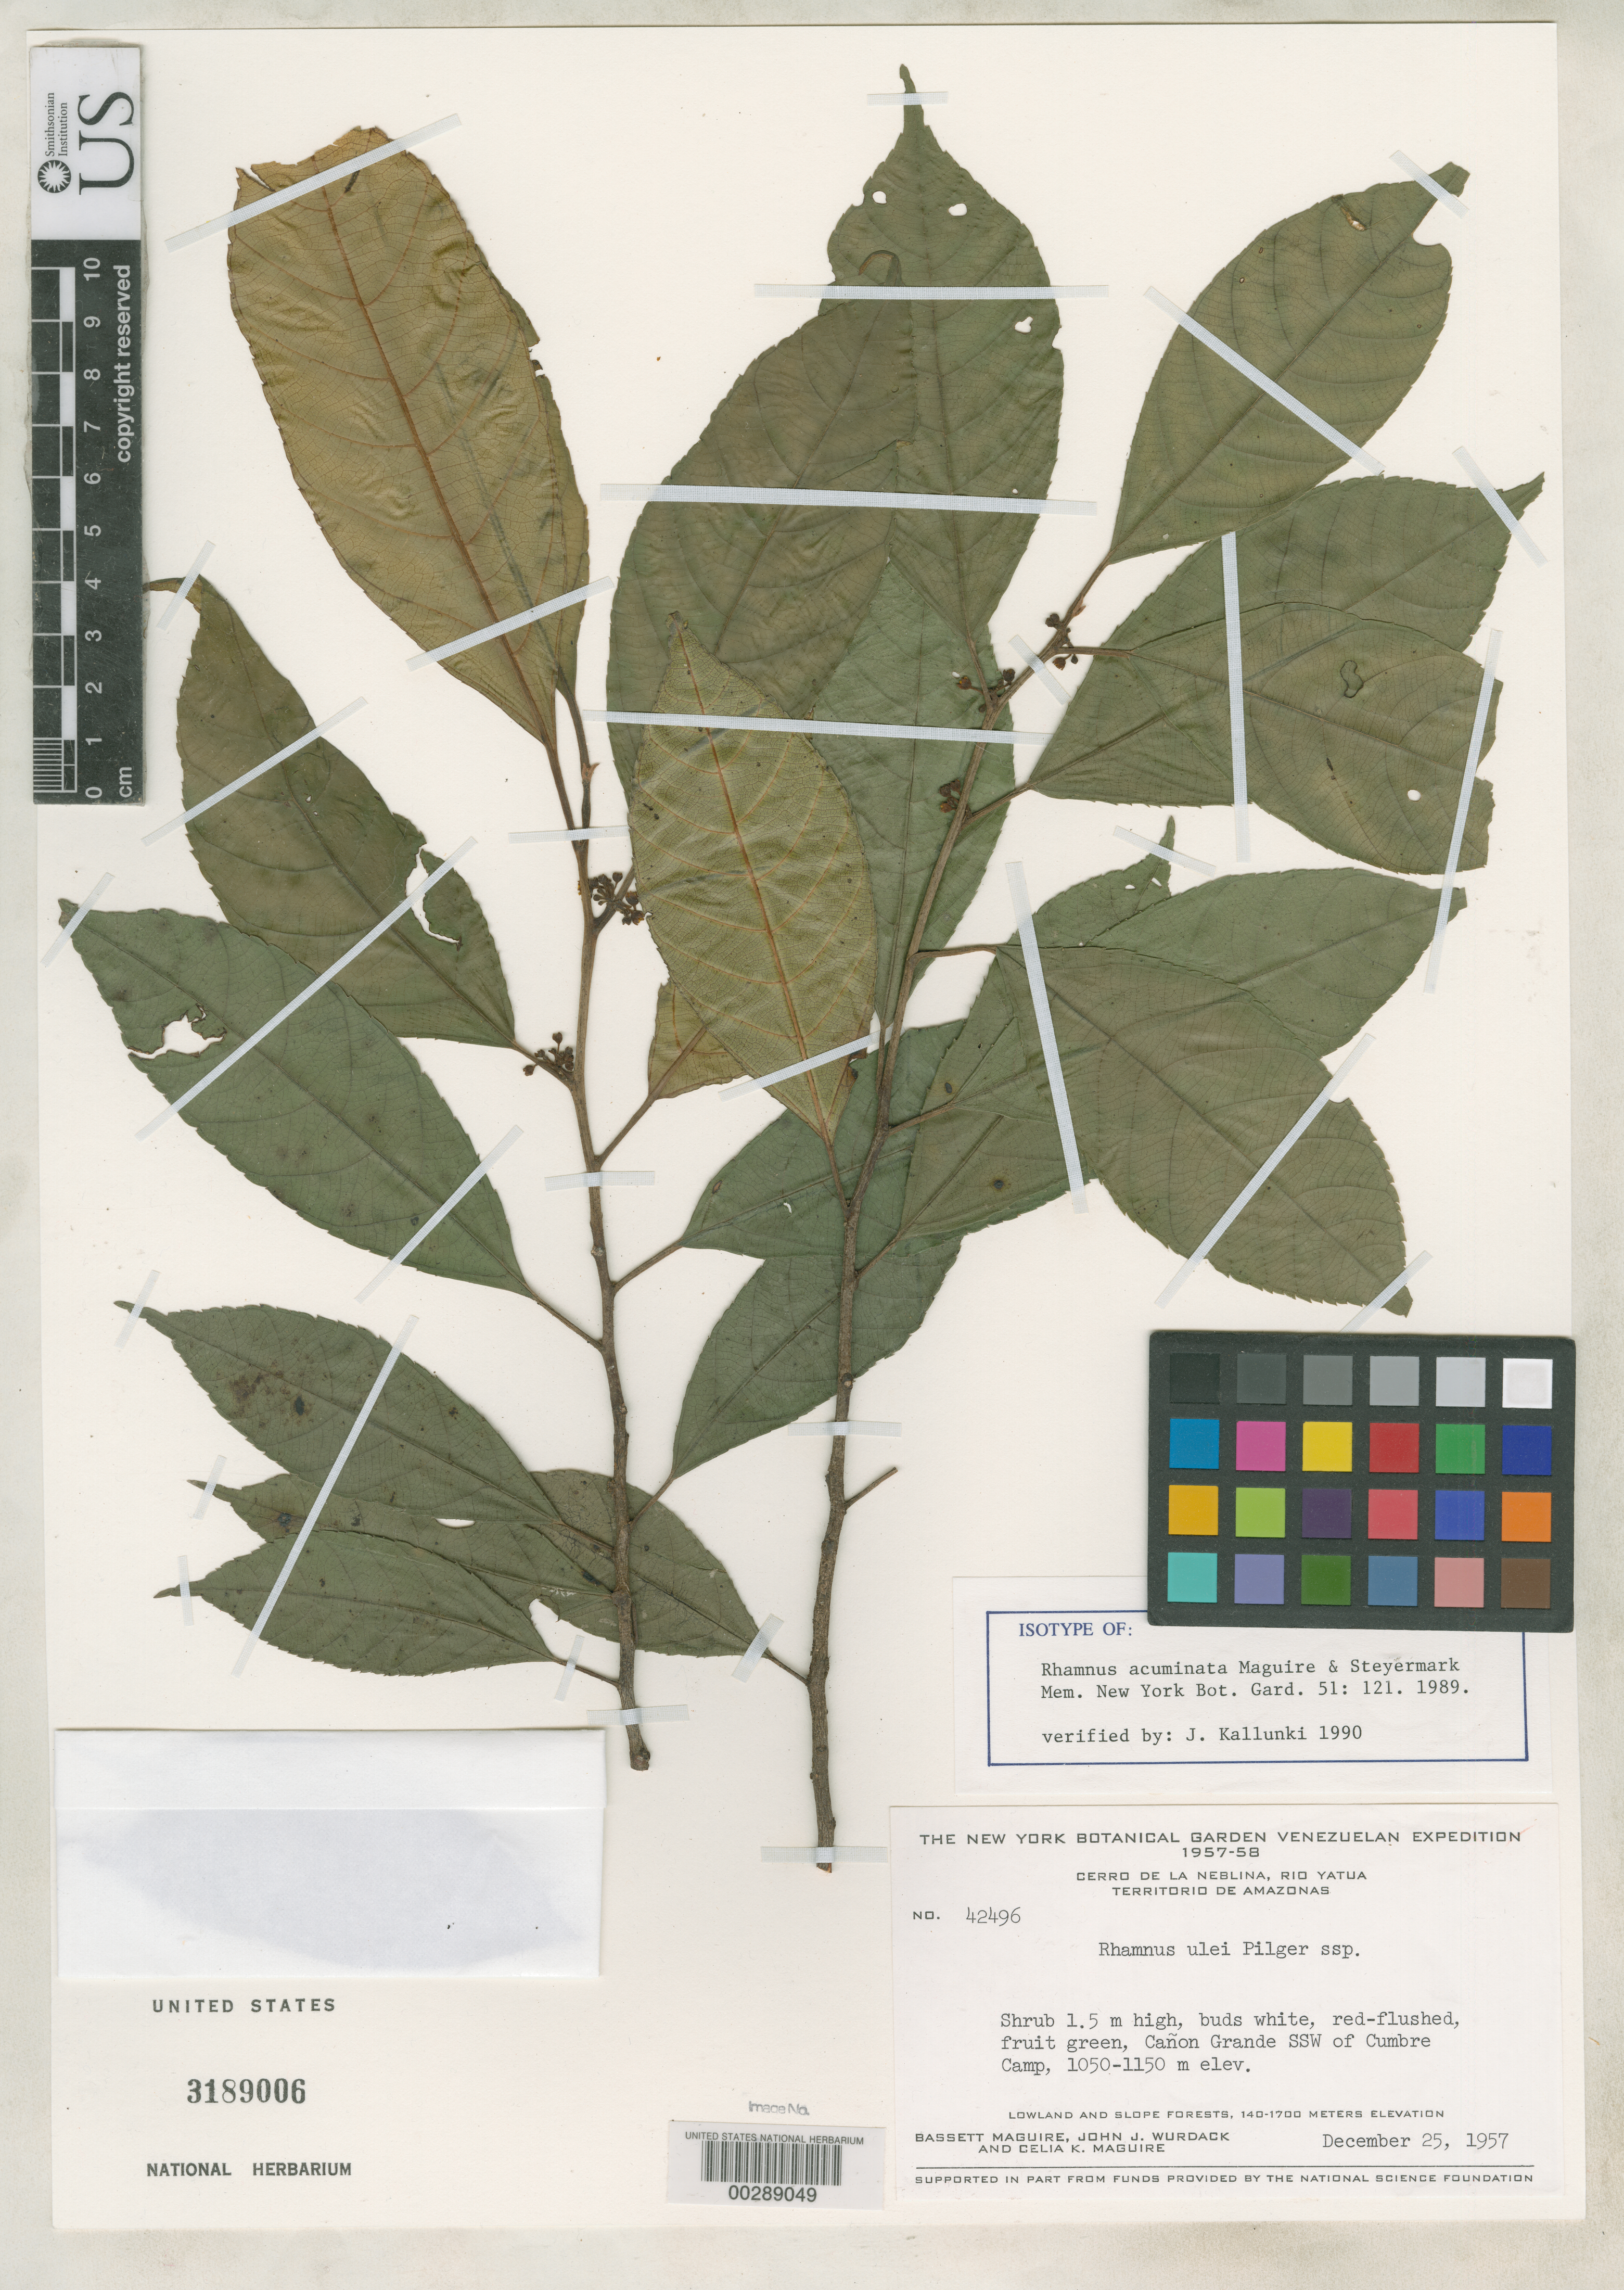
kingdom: Plantae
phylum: Tracheophyta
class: Magnoliopsida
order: Rosales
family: Rhamnaceae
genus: Rhamnus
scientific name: Rhamnus acuminata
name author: Maguire & Steyerm.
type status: Isotype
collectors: B. Maguire, J. J. Wurdack & C. K. Maguire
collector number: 42496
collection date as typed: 25 Dec 1957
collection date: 1957-12-25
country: Venezuela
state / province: Amazonas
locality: Cerro de La Neblina, Rio Yatua, Canon Grande SSW of Cumbre camp.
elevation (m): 1050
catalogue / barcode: US 3189006